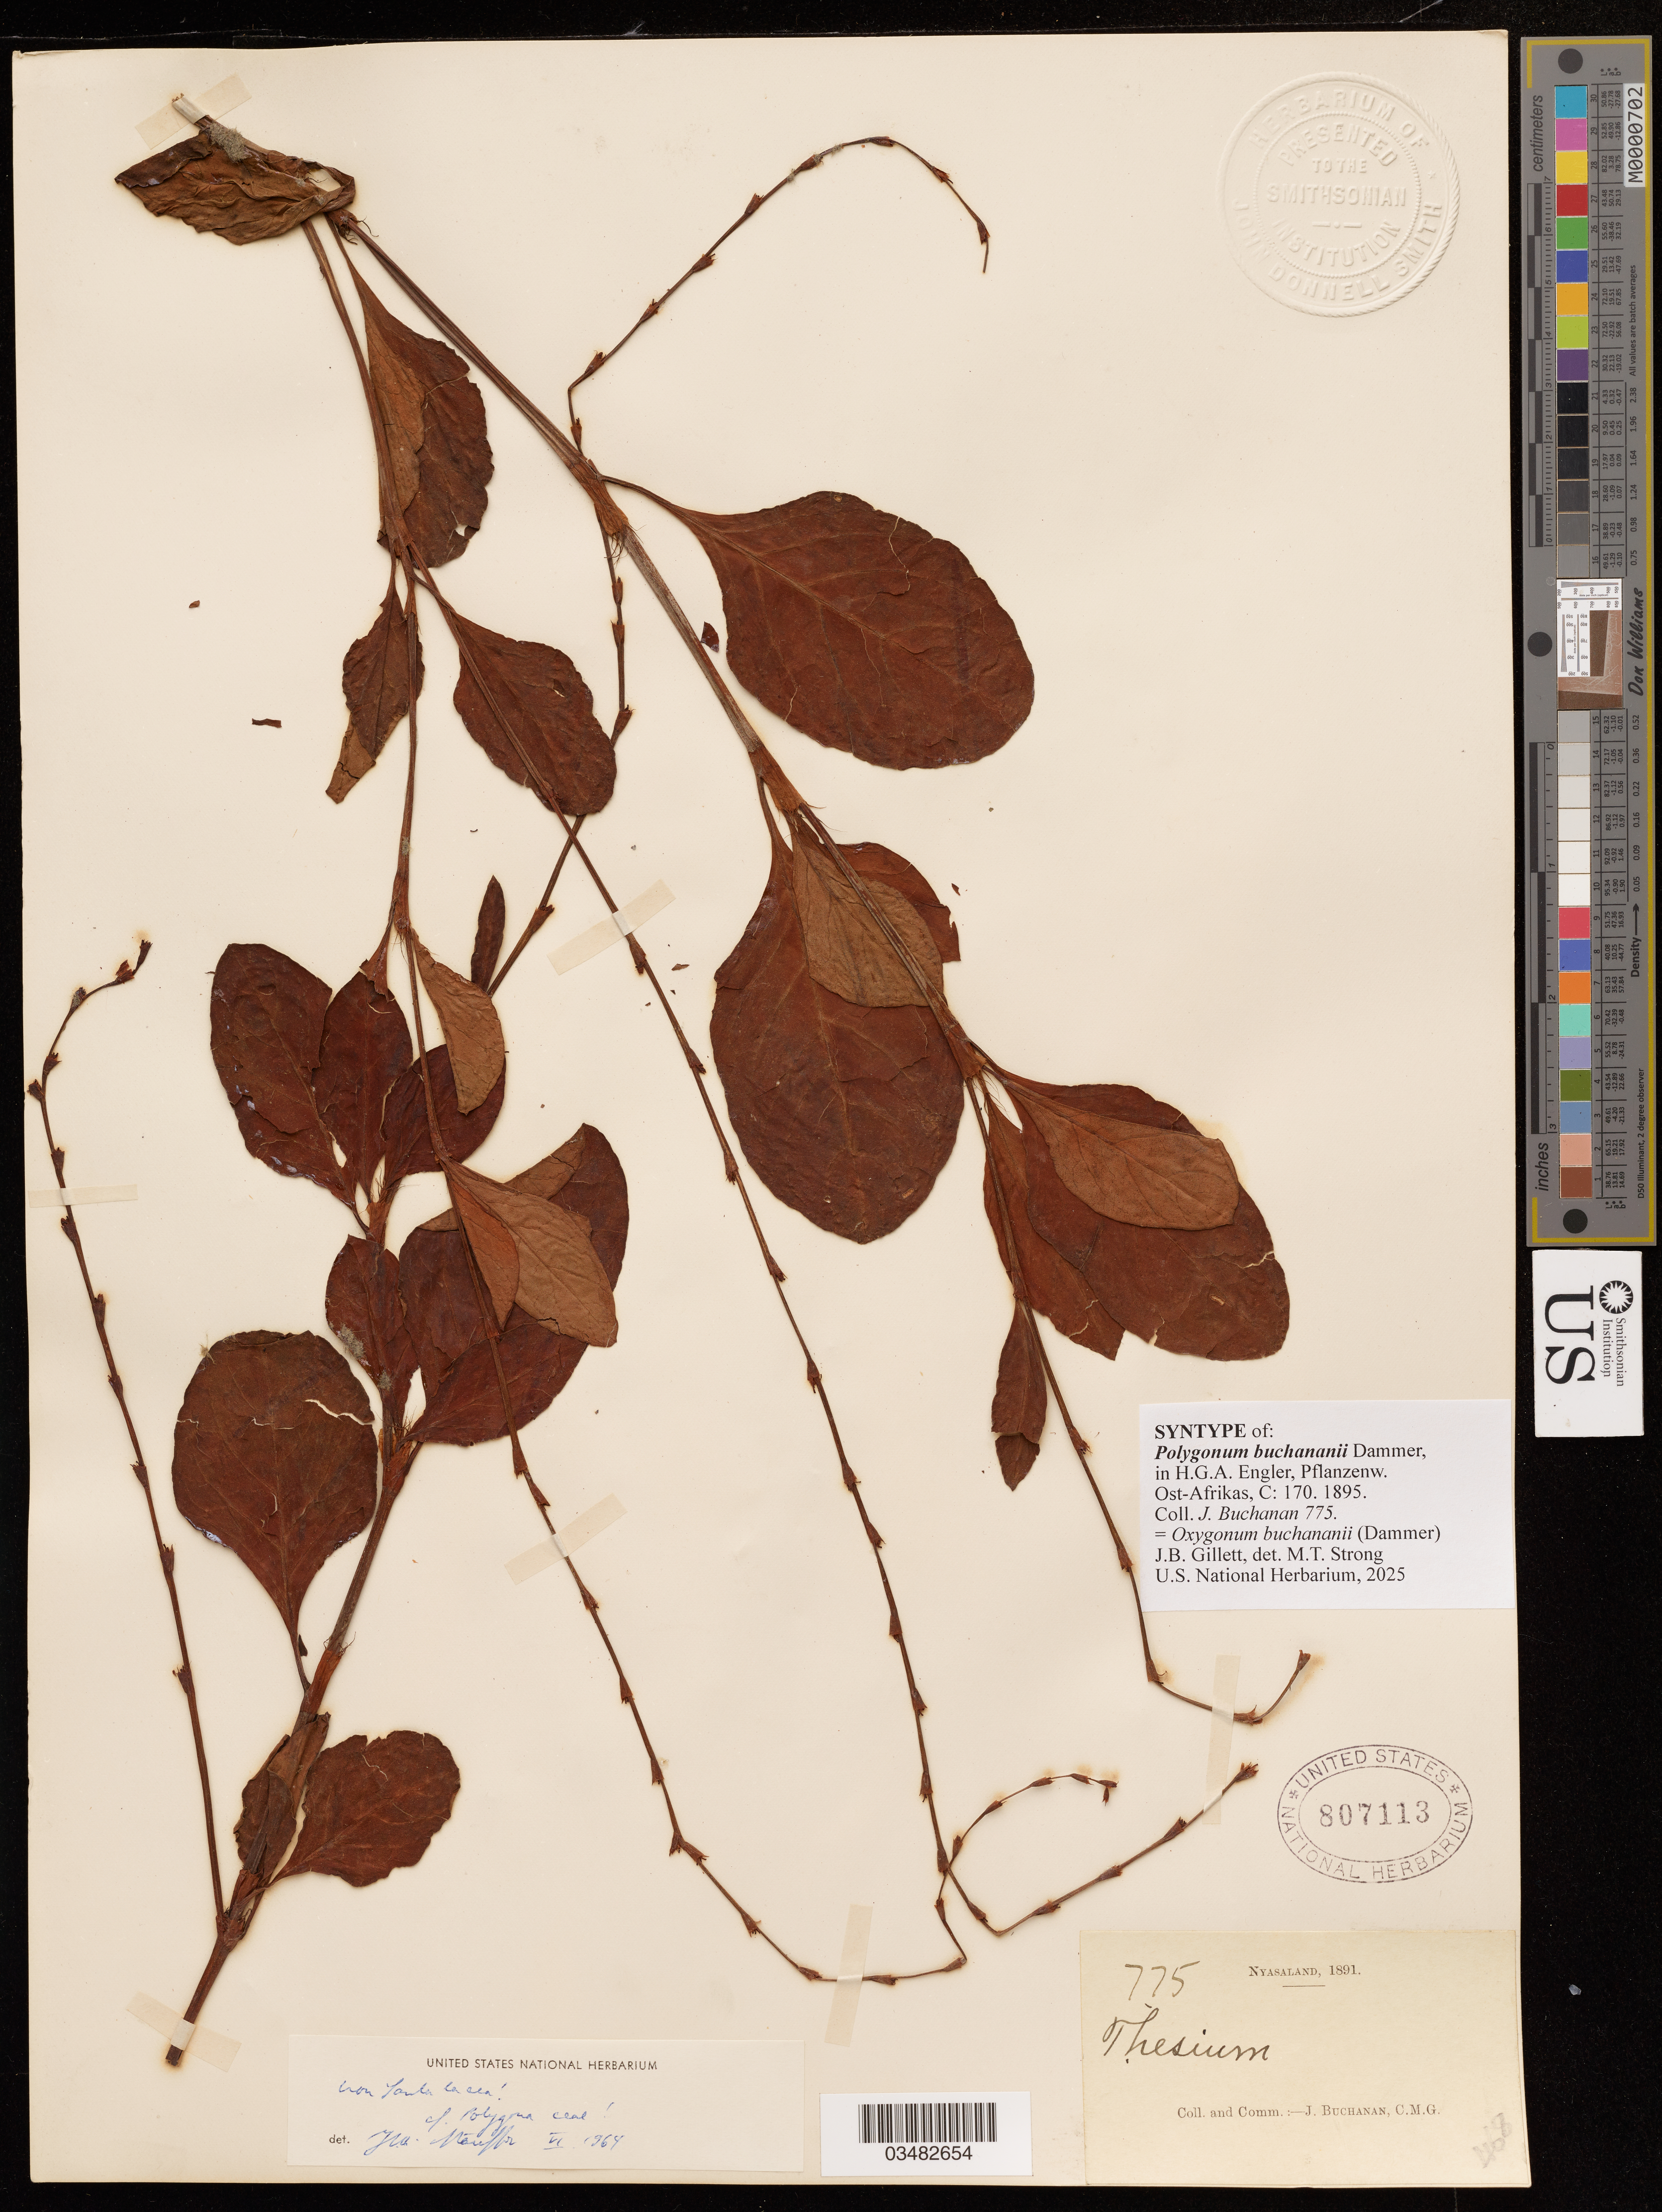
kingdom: Plantae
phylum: Tracheophyta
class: Magnoliopsida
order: Caryophyllales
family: Polygonaceae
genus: Polygonum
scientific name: Polygonum buchananii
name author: Dammer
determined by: Gillett, J. B.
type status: Syntype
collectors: J. Buchanan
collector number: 775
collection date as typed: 1891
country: Malawi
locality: Nyasaland [protologue: "Shire Highlands"]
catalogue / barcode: US 3471082